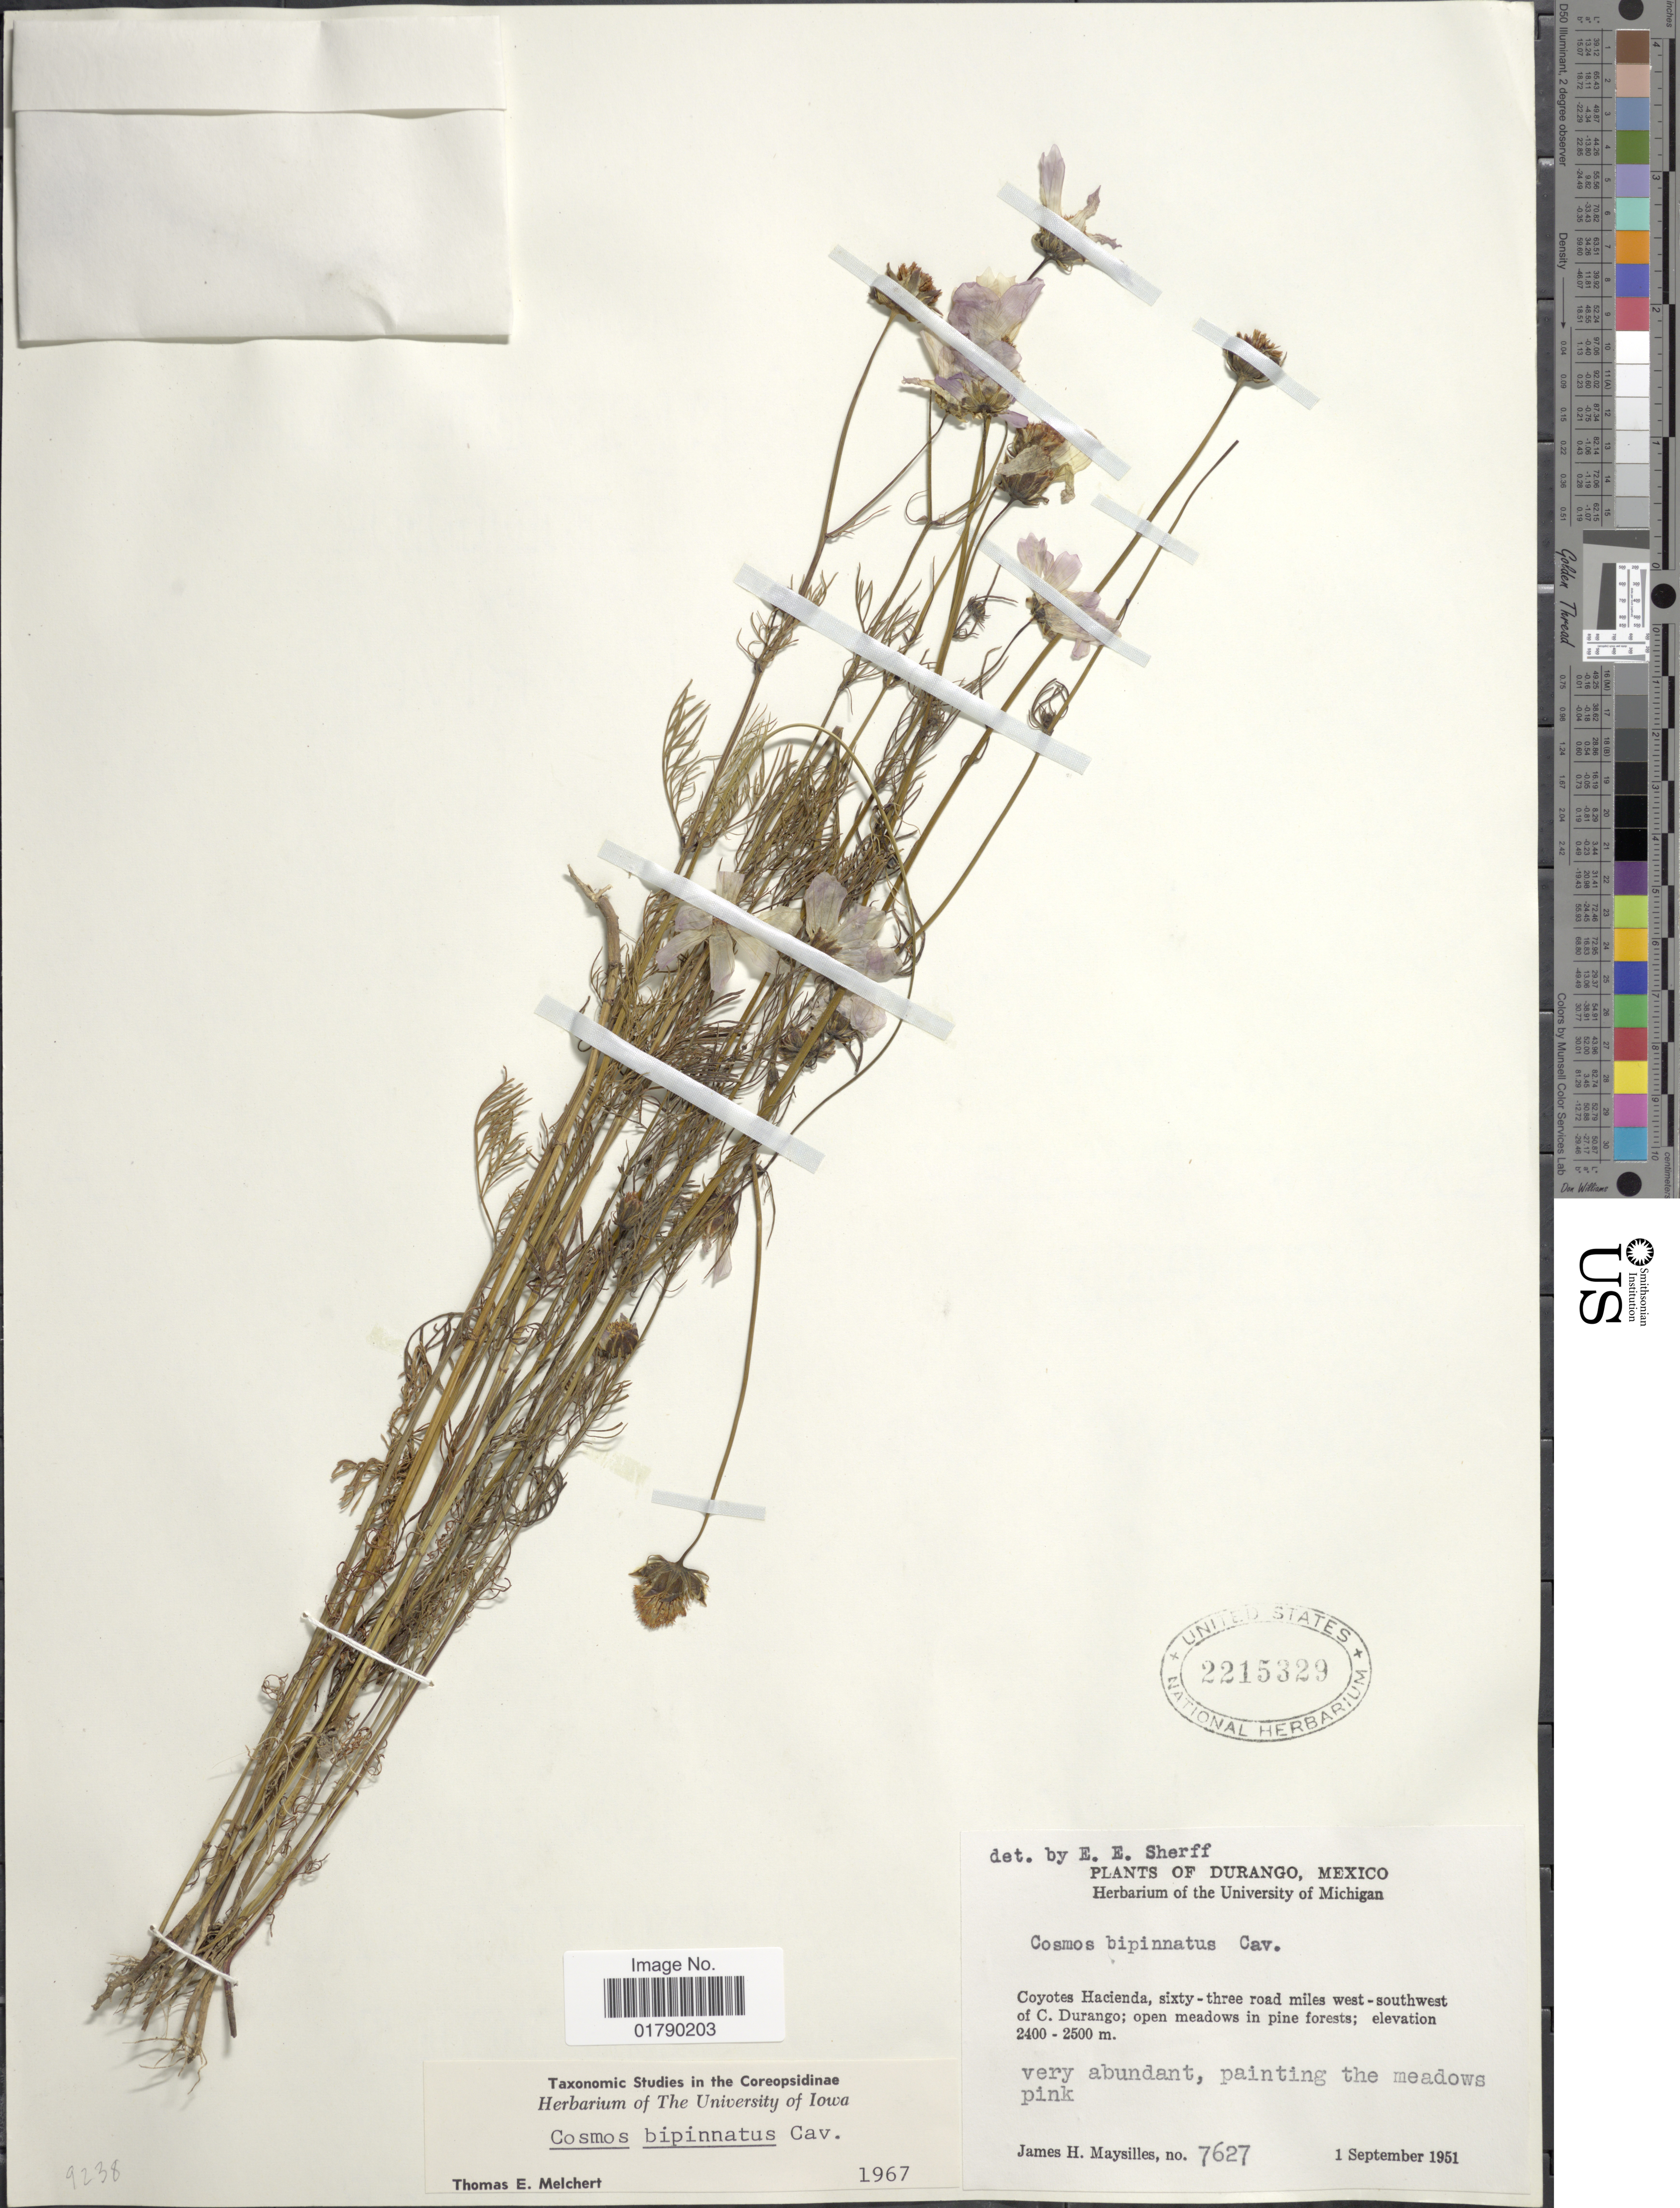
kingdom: Plantae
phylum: Tracheophyta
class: Magnoliopsida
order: Asterales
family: Asteraceae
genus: Cosmos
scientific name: Cosmos bipinnatus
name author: Cav.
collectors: J. Maysilles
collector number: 7627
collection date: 1951-09-01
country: Mexico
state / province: Durango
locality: Coyotes Hacienda, sixty-three road miles west-southwest of C. Durango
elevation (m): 2400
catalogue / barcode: US 2215329